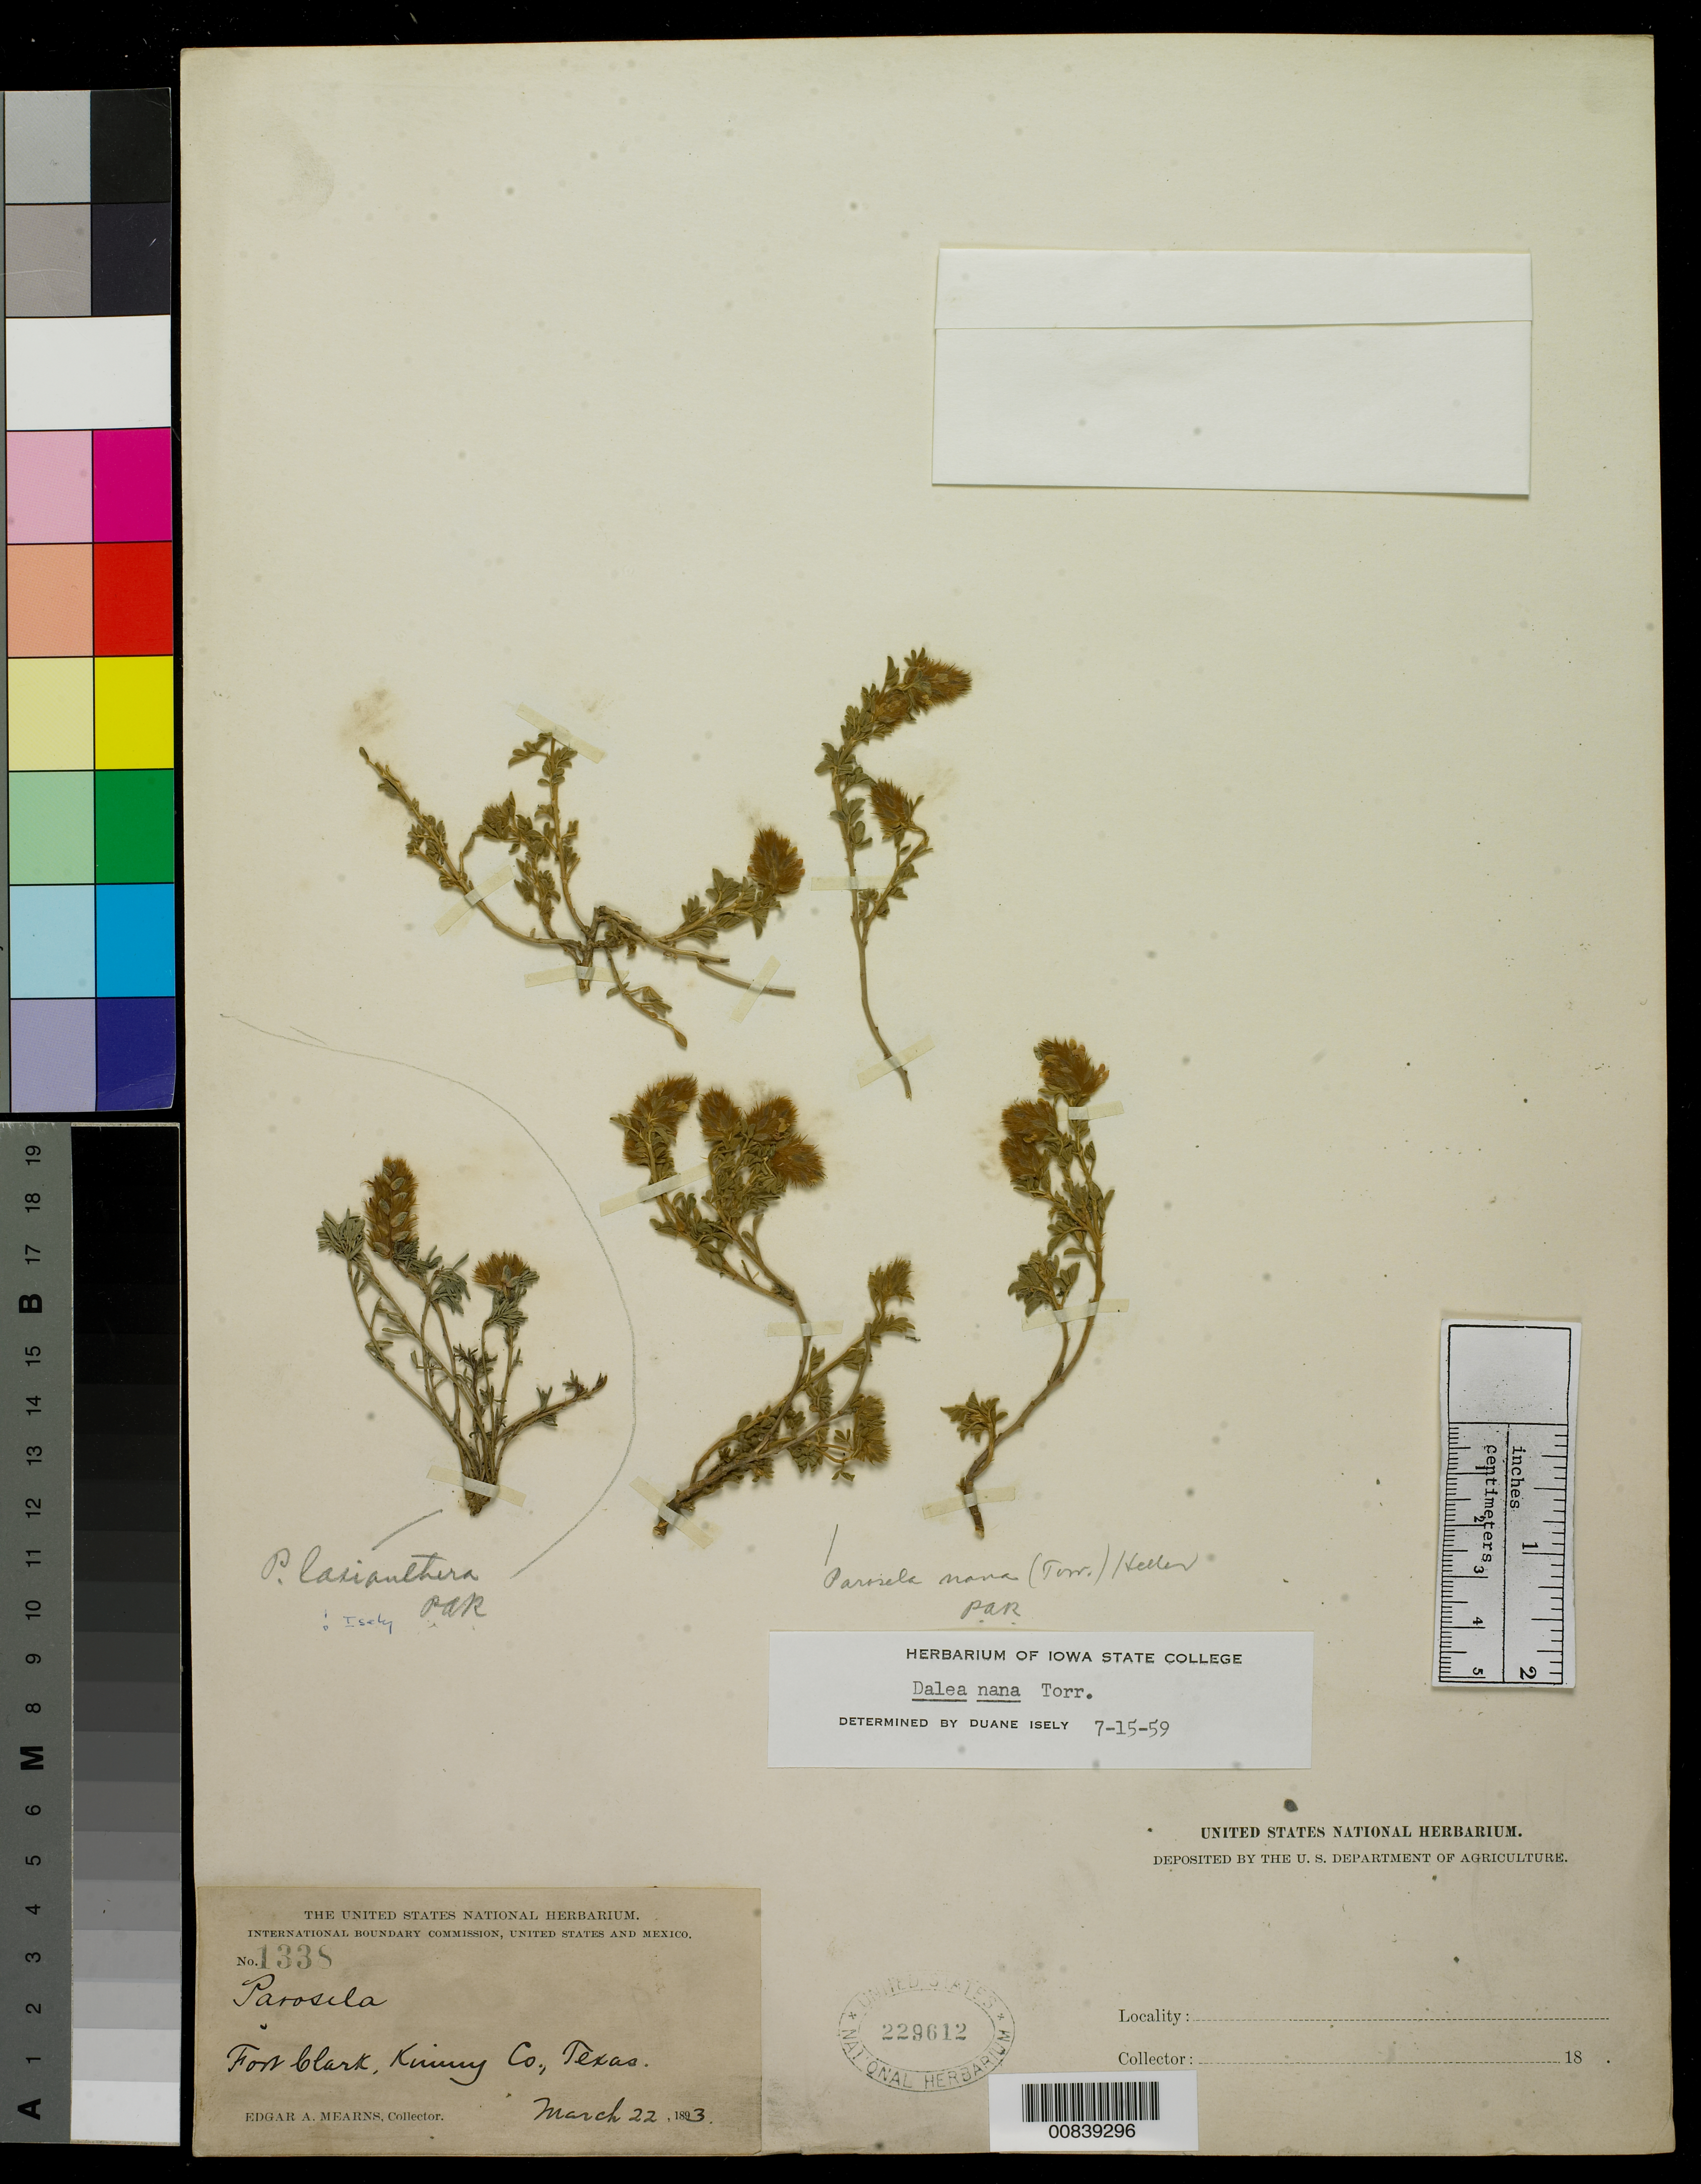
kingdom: Plantae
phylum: Tracheophyta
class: Magnoliopsida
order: Fabales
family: Fabaceae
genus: Dalea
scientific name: Dalea nana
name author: Torr. & A. Gray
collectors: E. A. Mearns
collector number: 1338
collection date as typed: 22 Mar 1893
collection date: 1893-03-22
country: United States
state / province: Texas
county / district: Kinney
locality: Fort Clark, Kinney County, Texas.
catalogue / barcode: US 229612